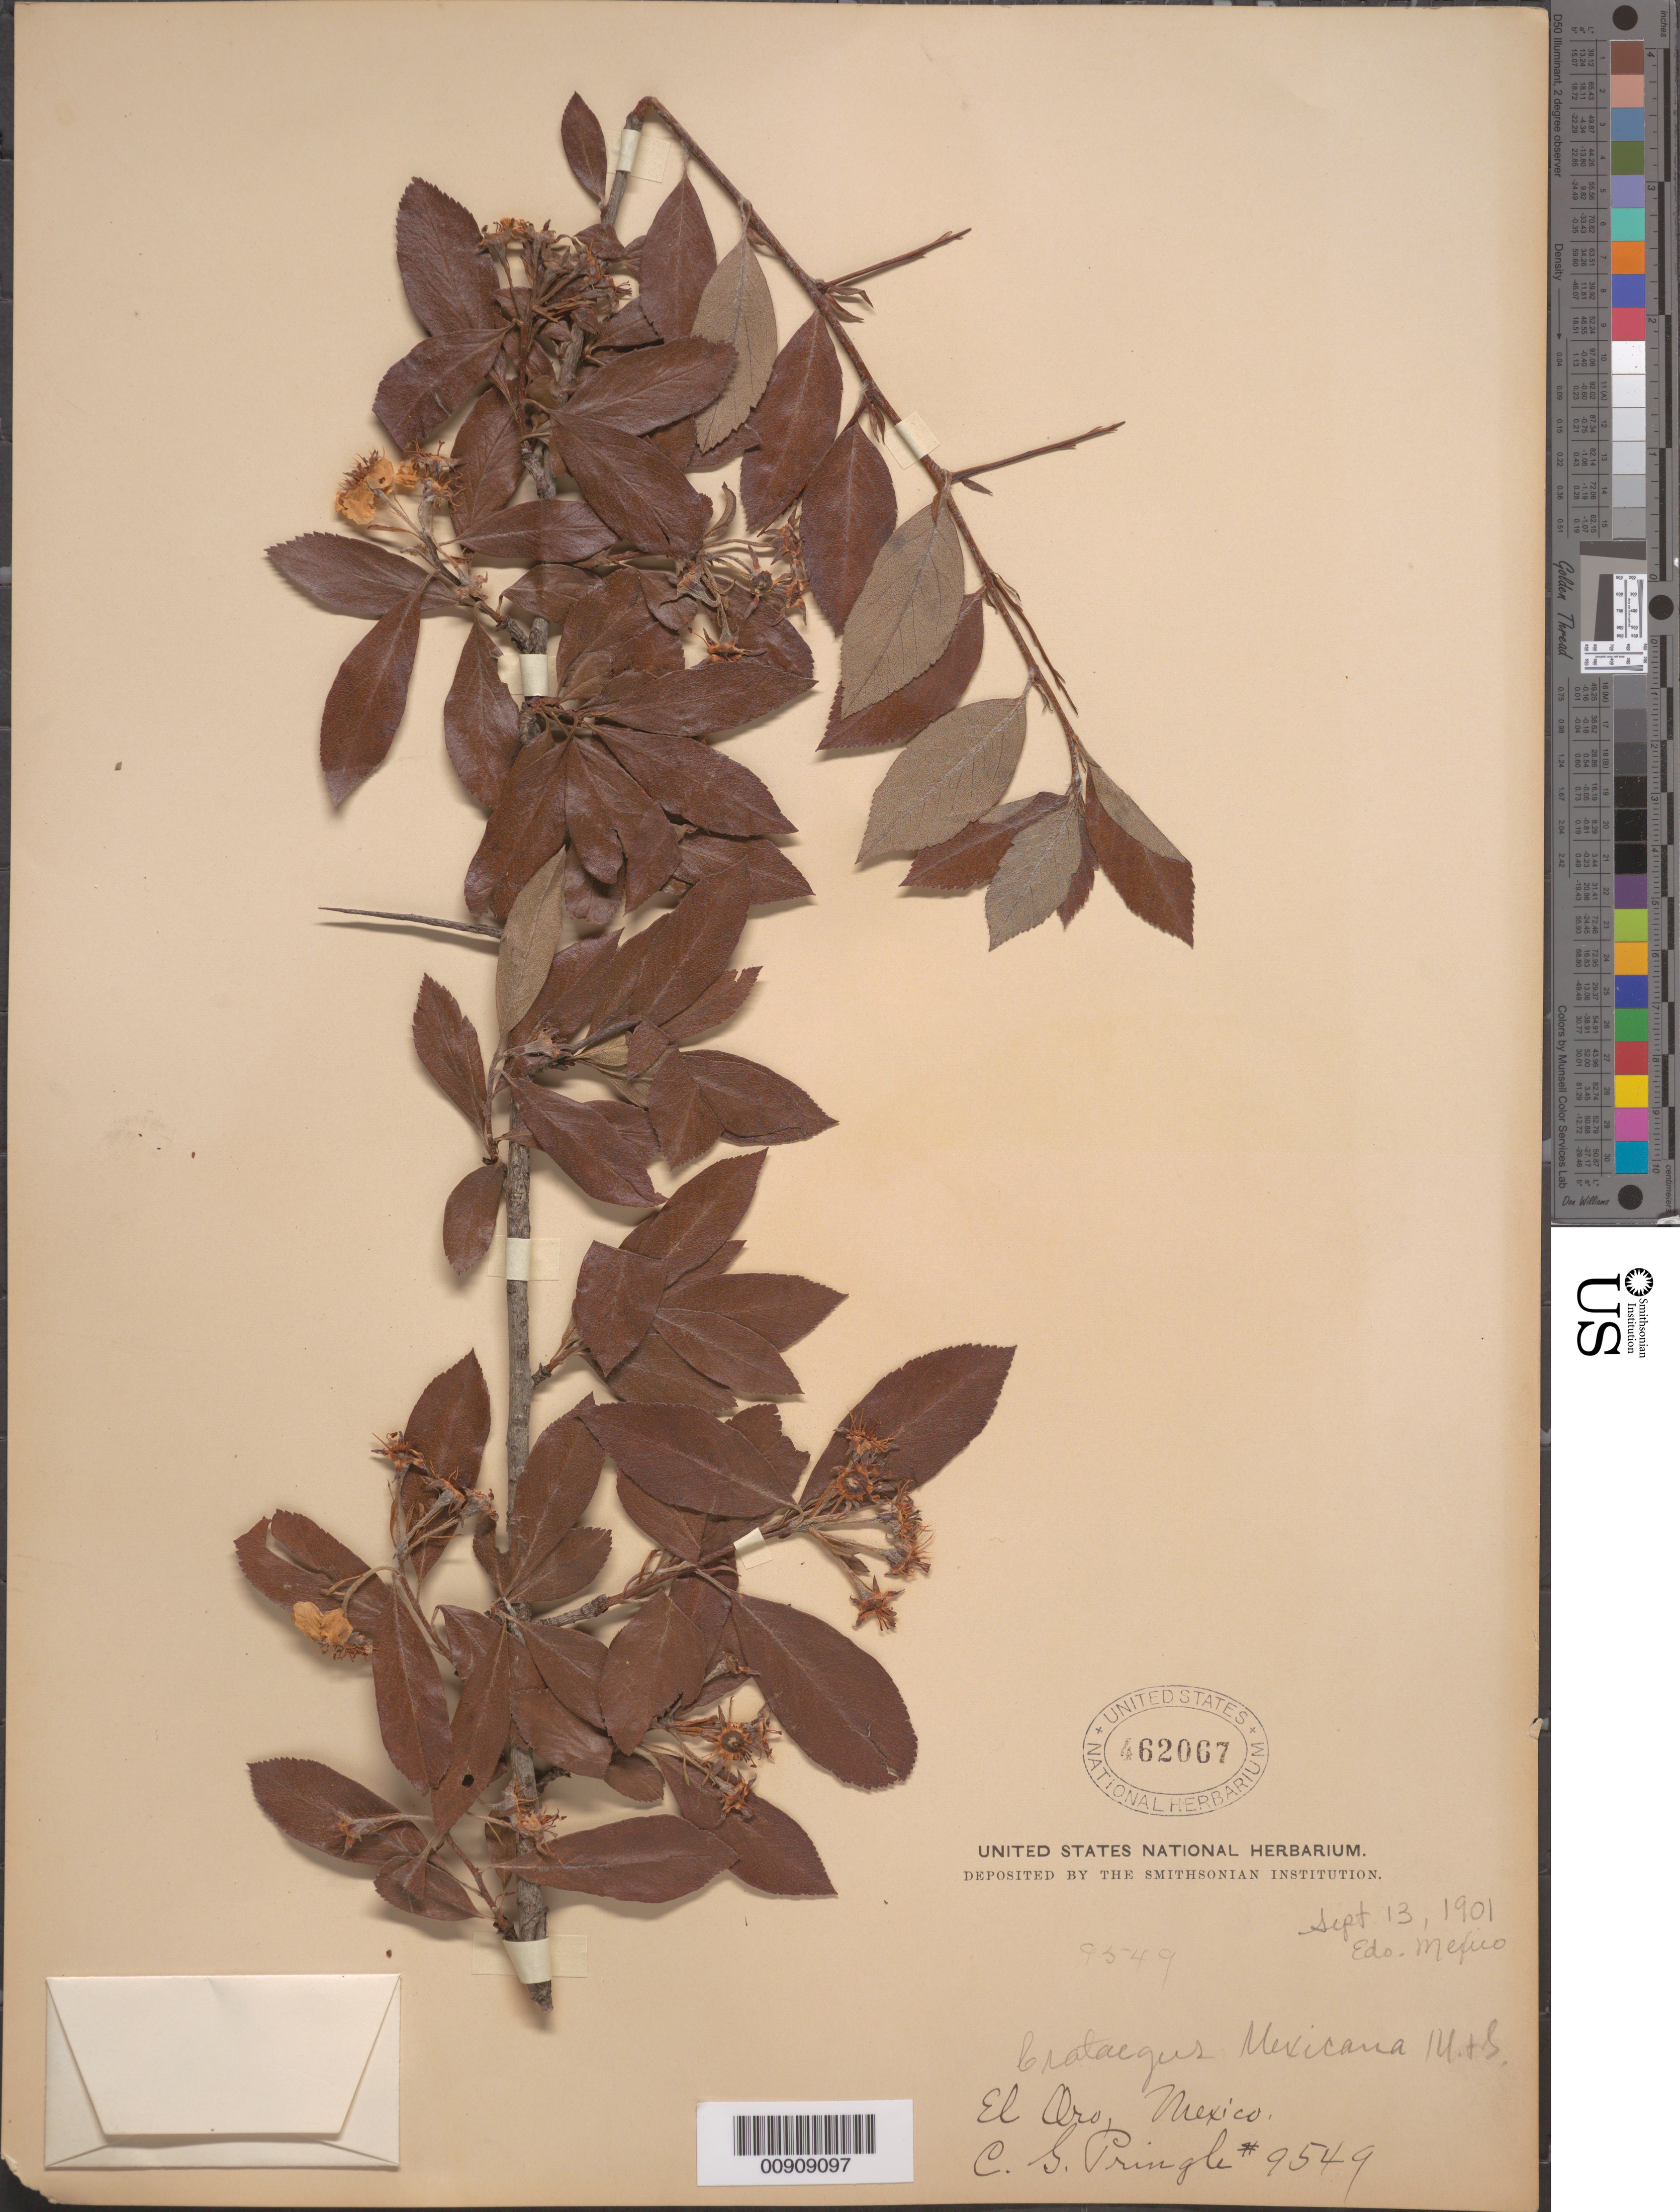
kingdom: Plantae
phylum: Tracheophyta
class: Magnoliopsida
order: Rosales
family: Rosaceae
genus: Crataegus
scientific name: Crataegus mexicana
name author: Moc. & Sessé ex DC.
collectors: C. G. Pringle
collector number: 9549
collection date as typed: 13 Sep 1901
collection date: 1901-09-13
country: Mexico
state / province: México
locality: El Oro, State of Mexico.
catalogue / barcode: US 462067